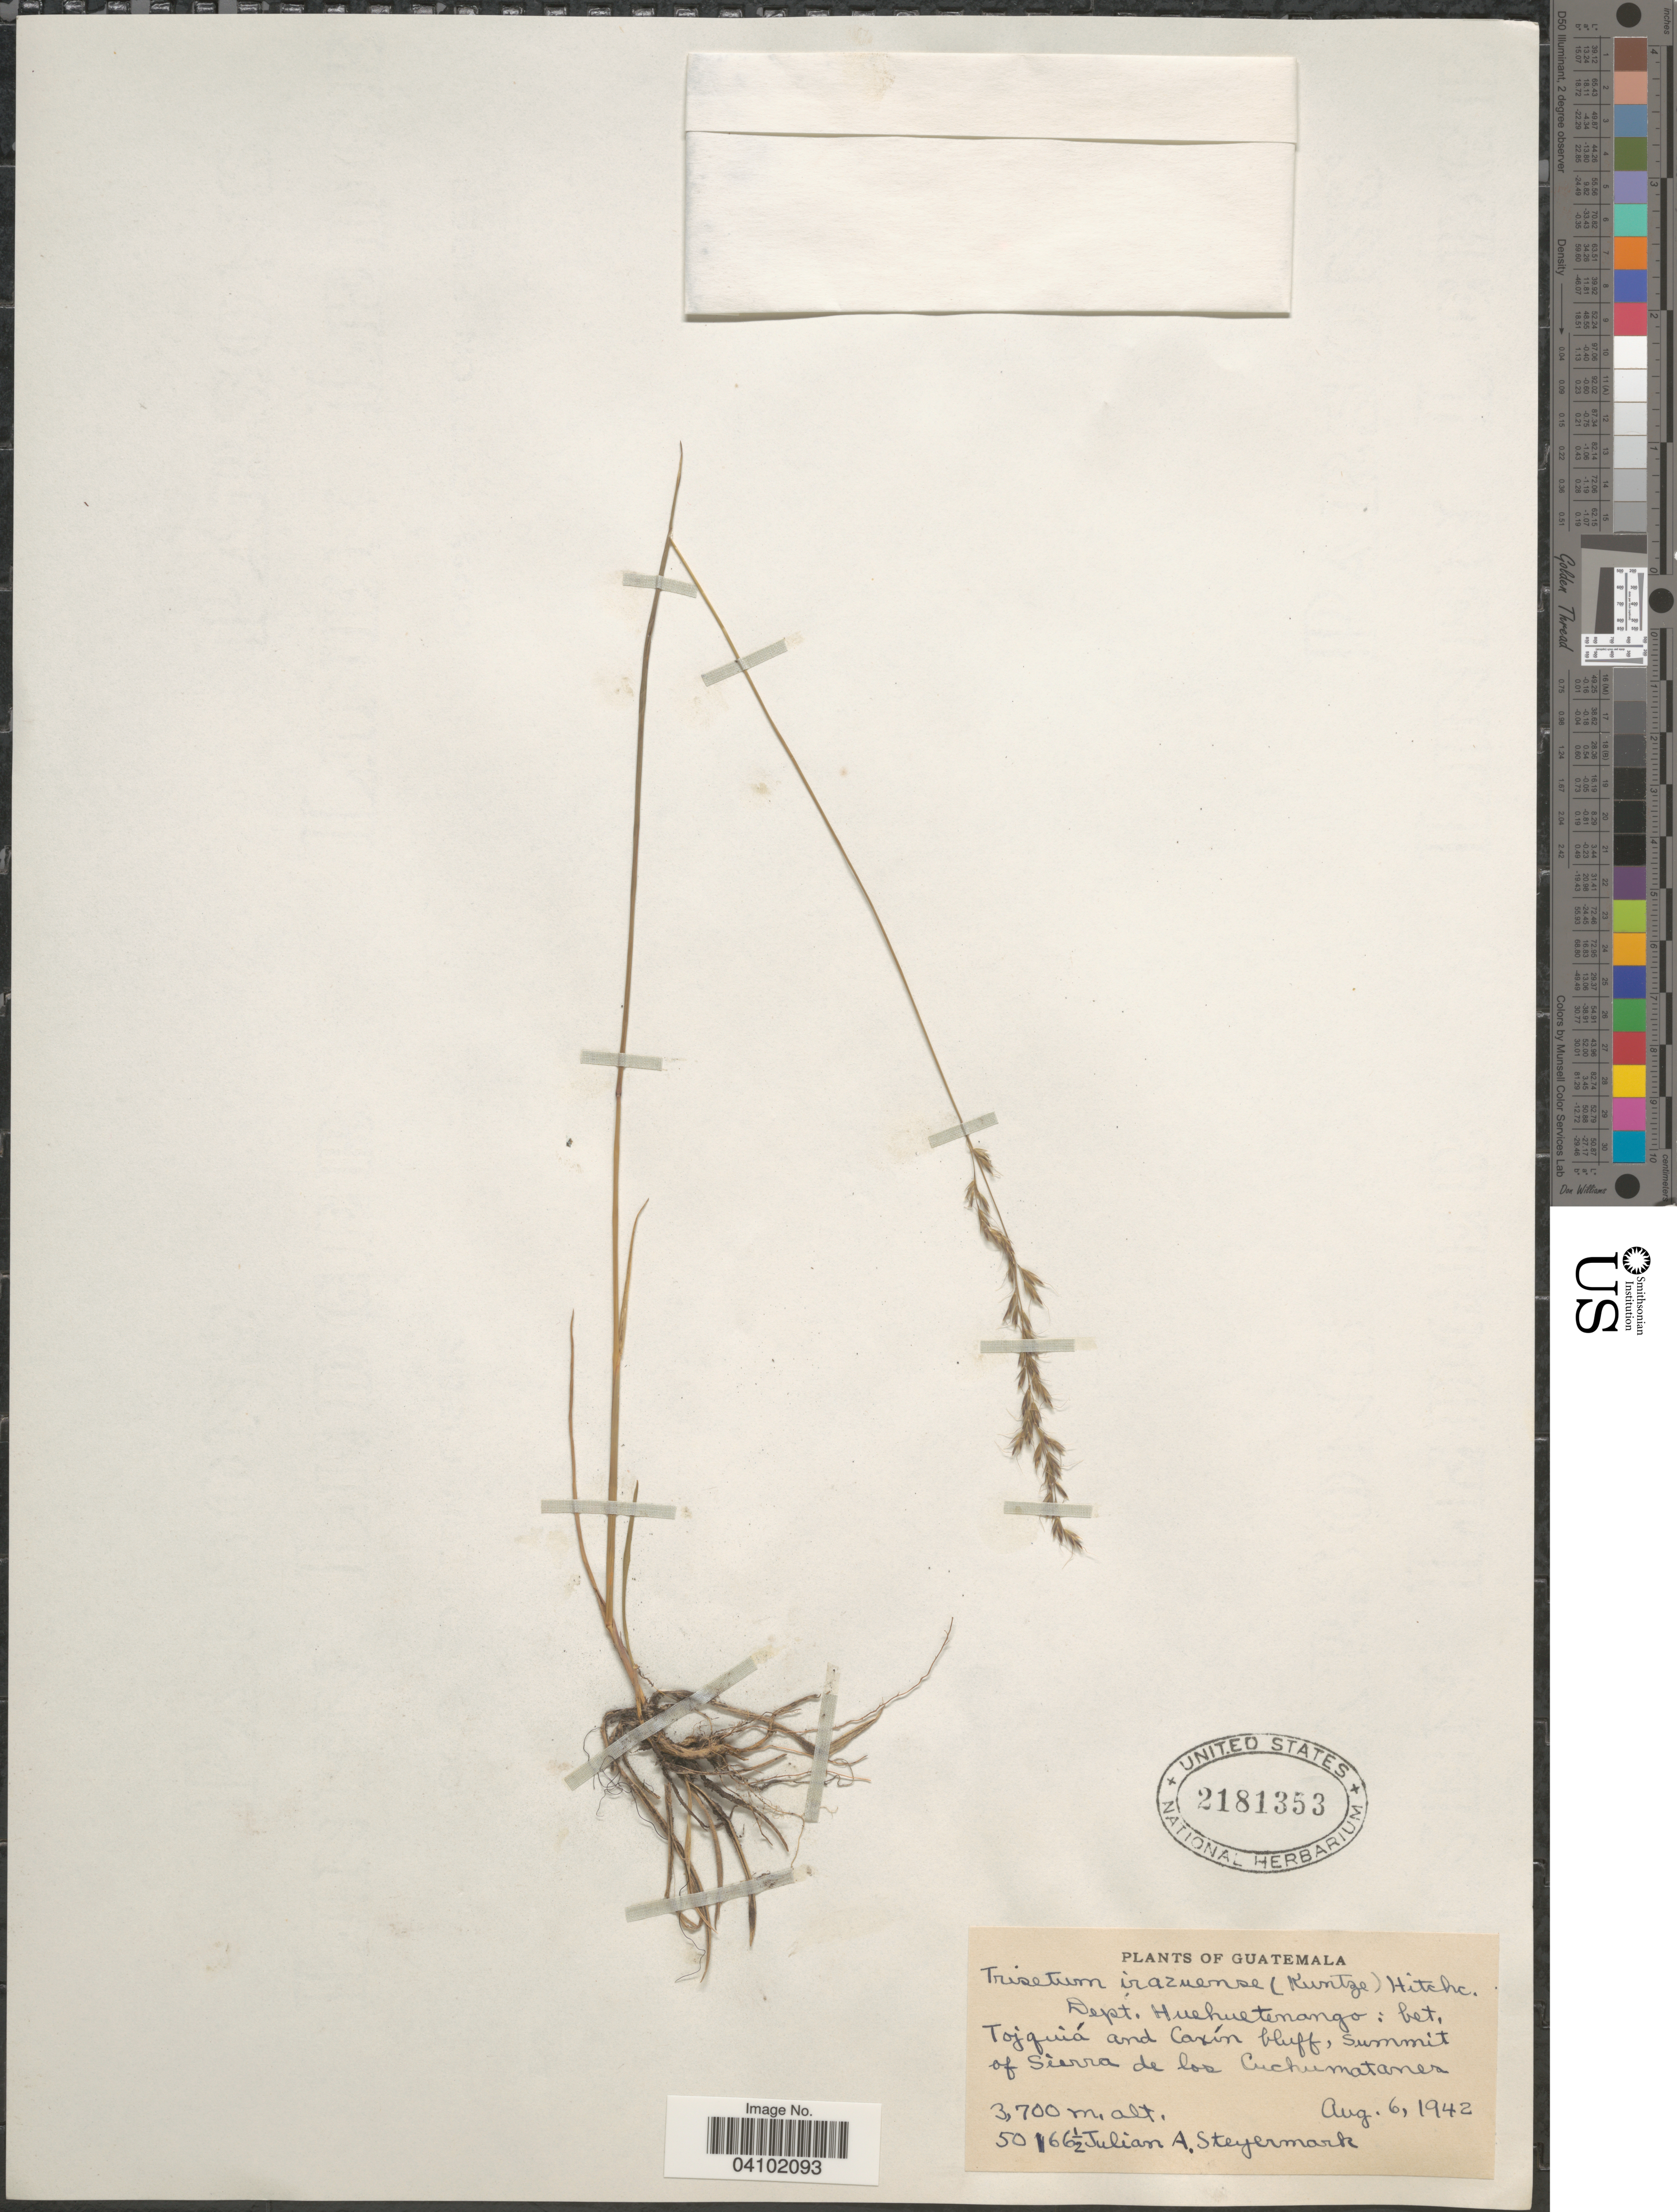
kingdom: Plantae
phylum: Tracheophyta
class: Liliopsida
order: Poales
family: Poaceae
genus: Peyritschia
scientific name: Peyritschia irazuensis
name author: (Kuntze) P.M. Peterson et al.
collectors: J. Steyermark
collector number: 50166½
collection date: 1942-08-06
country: Guatemala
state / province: Huehuetenango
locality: Dept. Huehuetenango: bet. Tojquiá and Caxín bluff, summit of Sierra de los Cuchumatanes.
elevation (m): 3700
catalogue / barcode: US 2181353